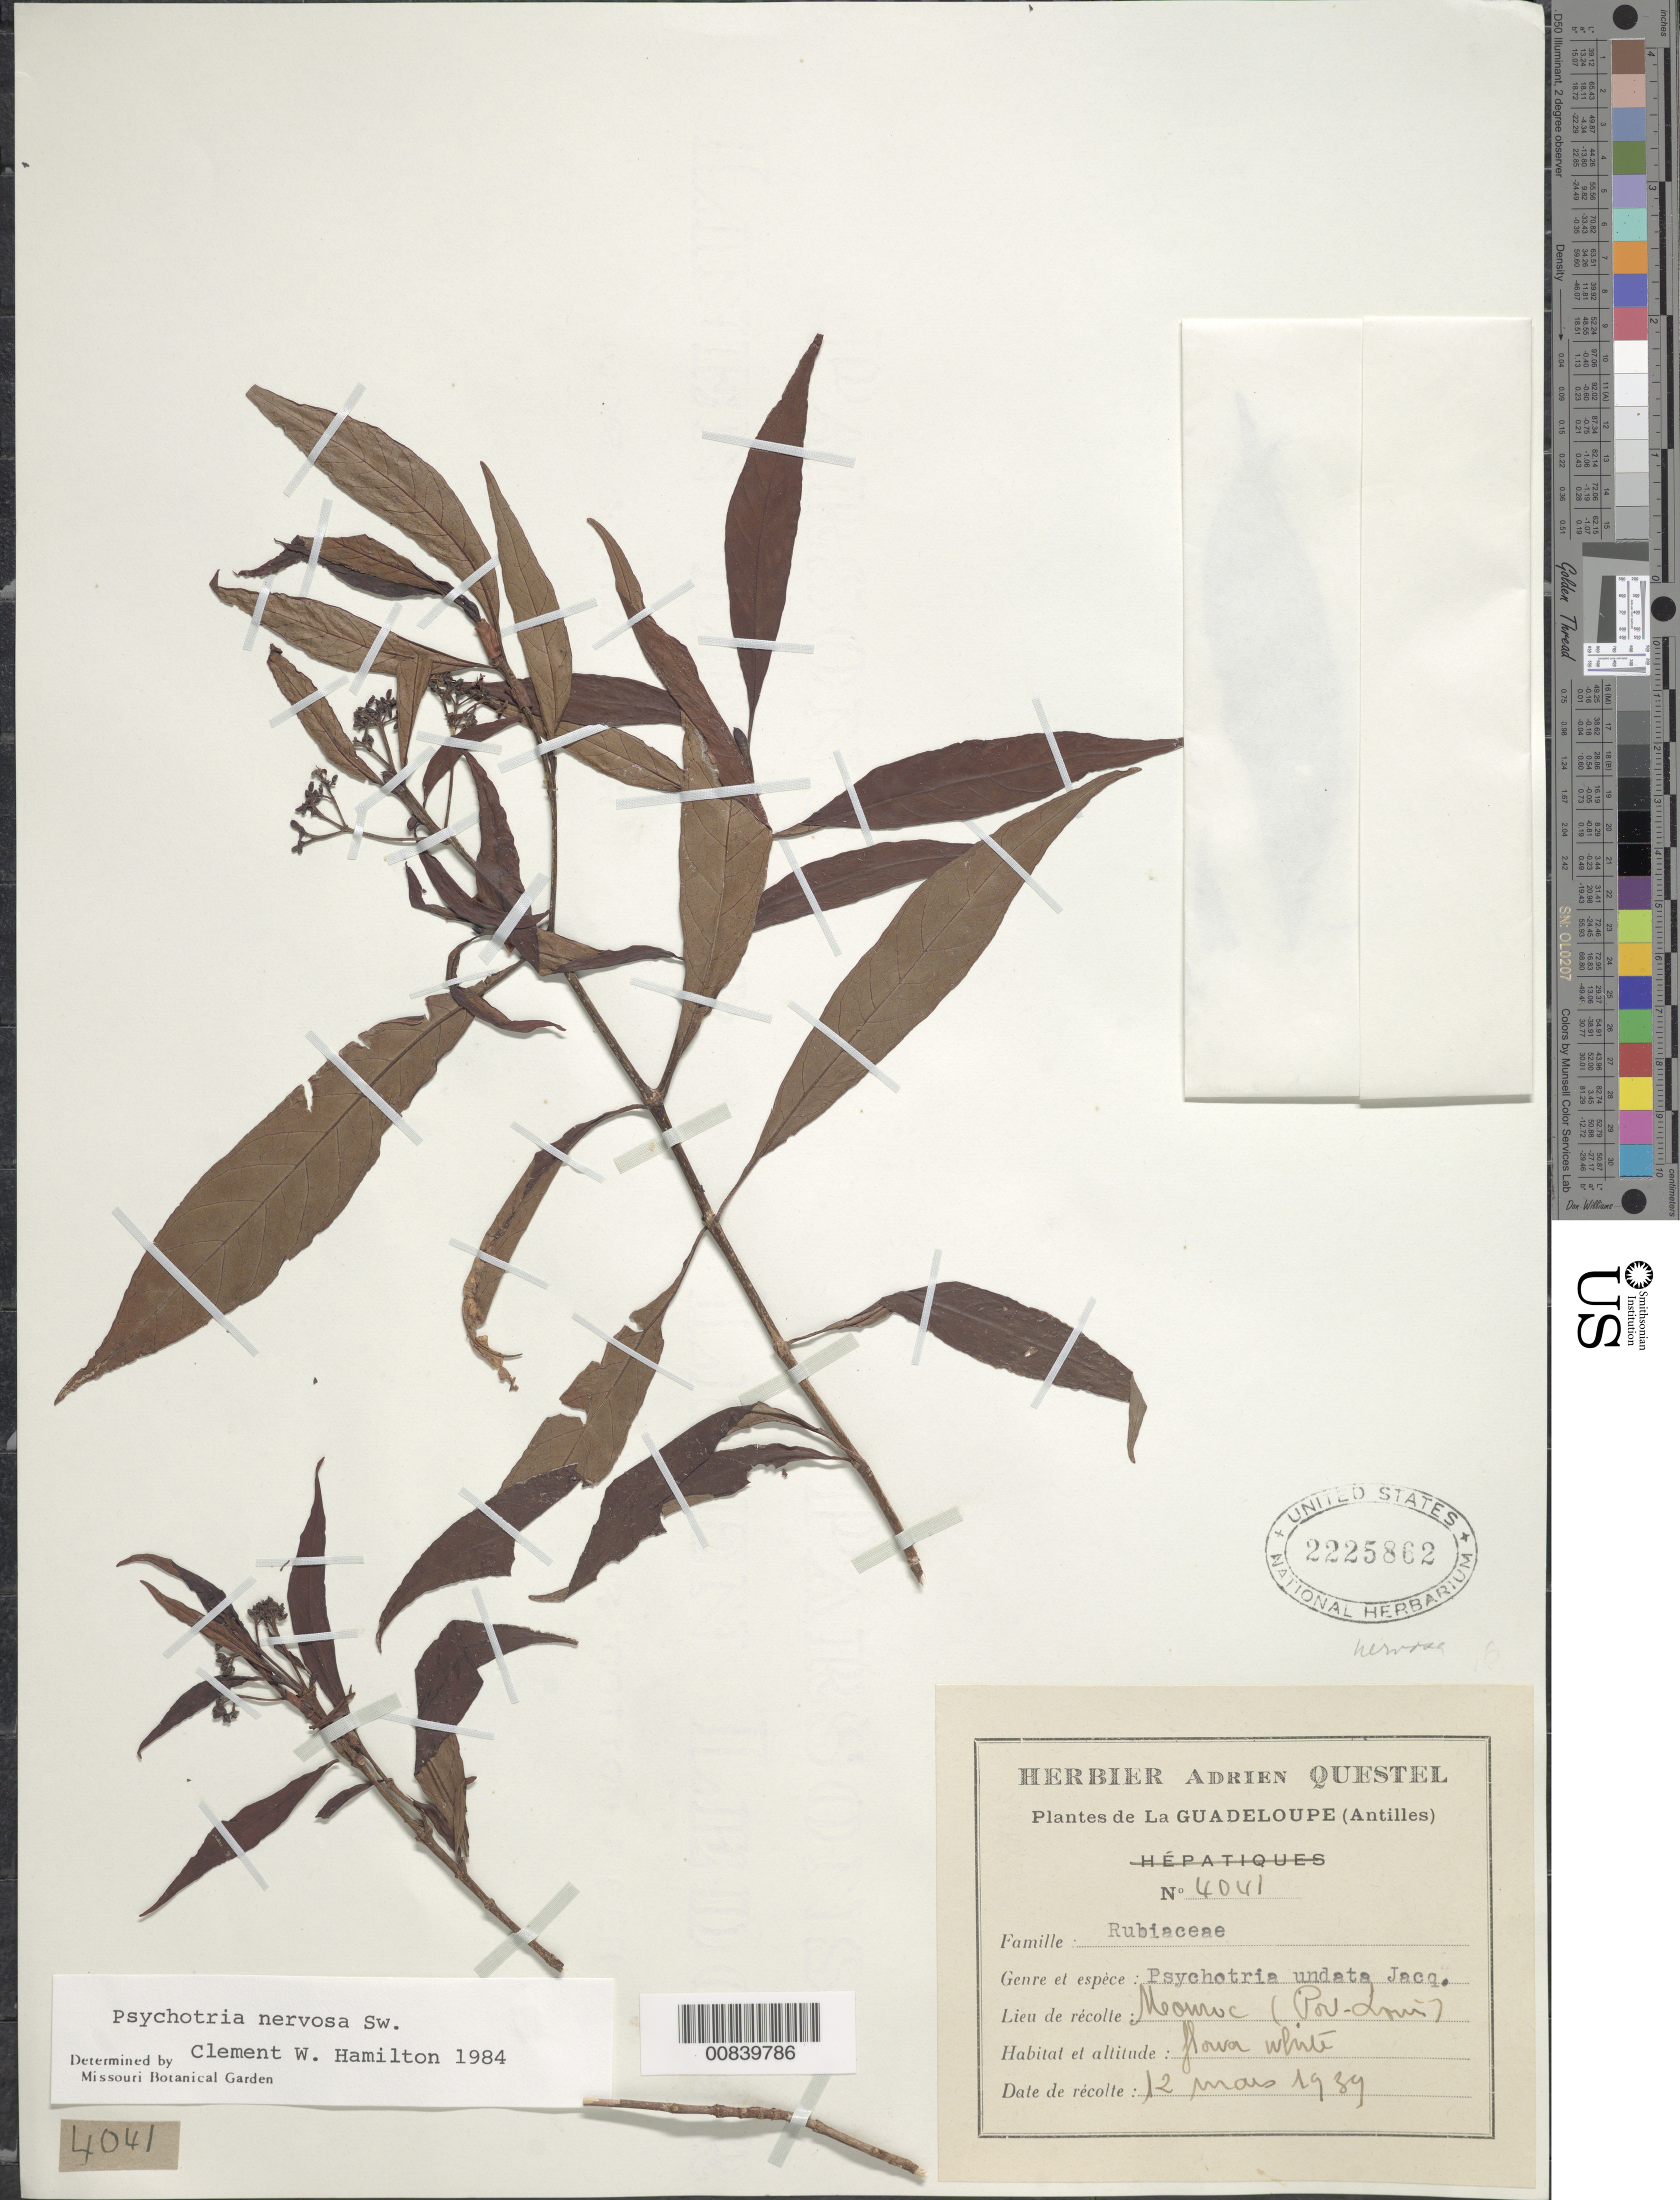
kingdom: Plantae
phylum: Tracheophyta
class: Magnoliopsida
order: Gentianales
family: Rubiaceae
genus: Psychotria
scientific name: Psychotria nervosa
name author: Sw.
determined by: Hamilton, C. W.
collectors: A. Questel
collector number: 4041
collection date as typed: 12 Mar 1939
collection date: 1939-03-12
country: Guadeloupe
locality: Meomoc (sp?)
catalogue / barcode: US 2225862